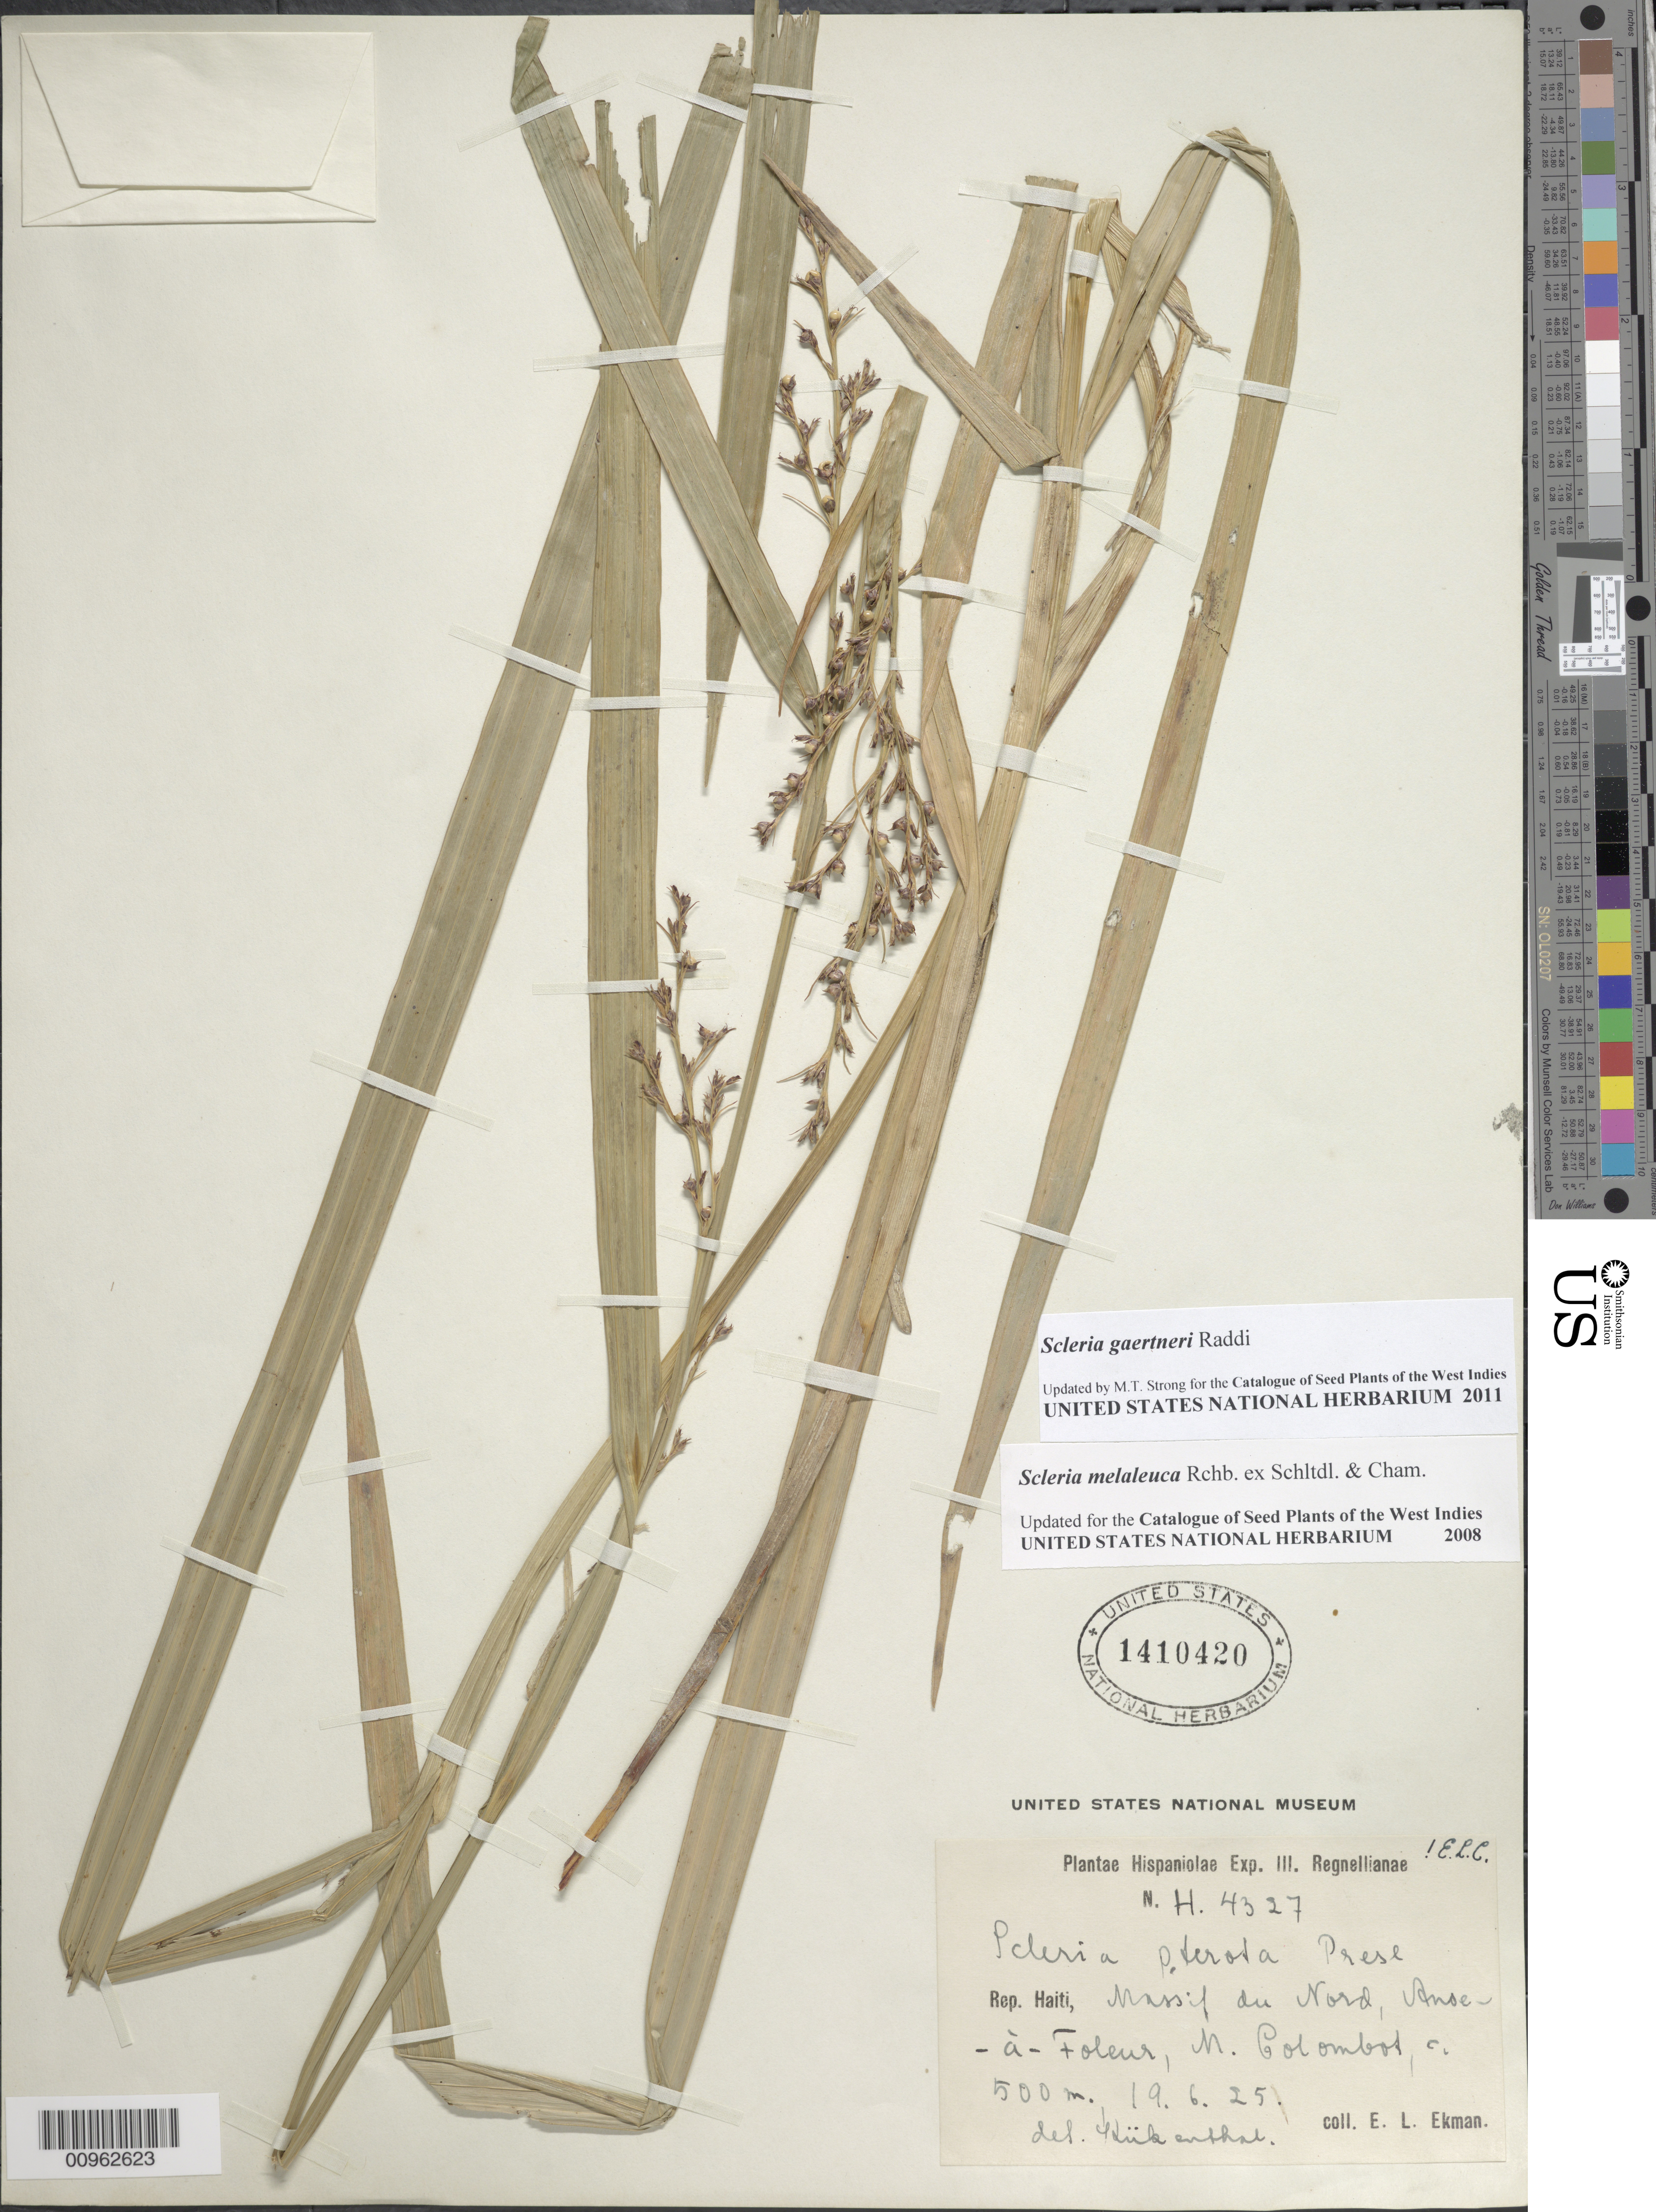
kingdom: Plantae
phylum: Tracheophyta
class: Liliopsida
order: Poales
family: Cyperaceae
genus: Scleria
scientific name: Scleria gaertneri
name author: Raddi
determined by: Strong, M. T., (US), Smithsonian Institution - National Museum of Natural History (UNITED STATES)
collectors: E. L. Ekman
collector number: H 4327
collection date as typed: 19 Jun 1925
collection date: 1925-06-19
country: Haiti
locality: Massif du Nord, Anse à Foleur, M. Colombot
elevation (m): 500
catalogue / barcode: US 1410420